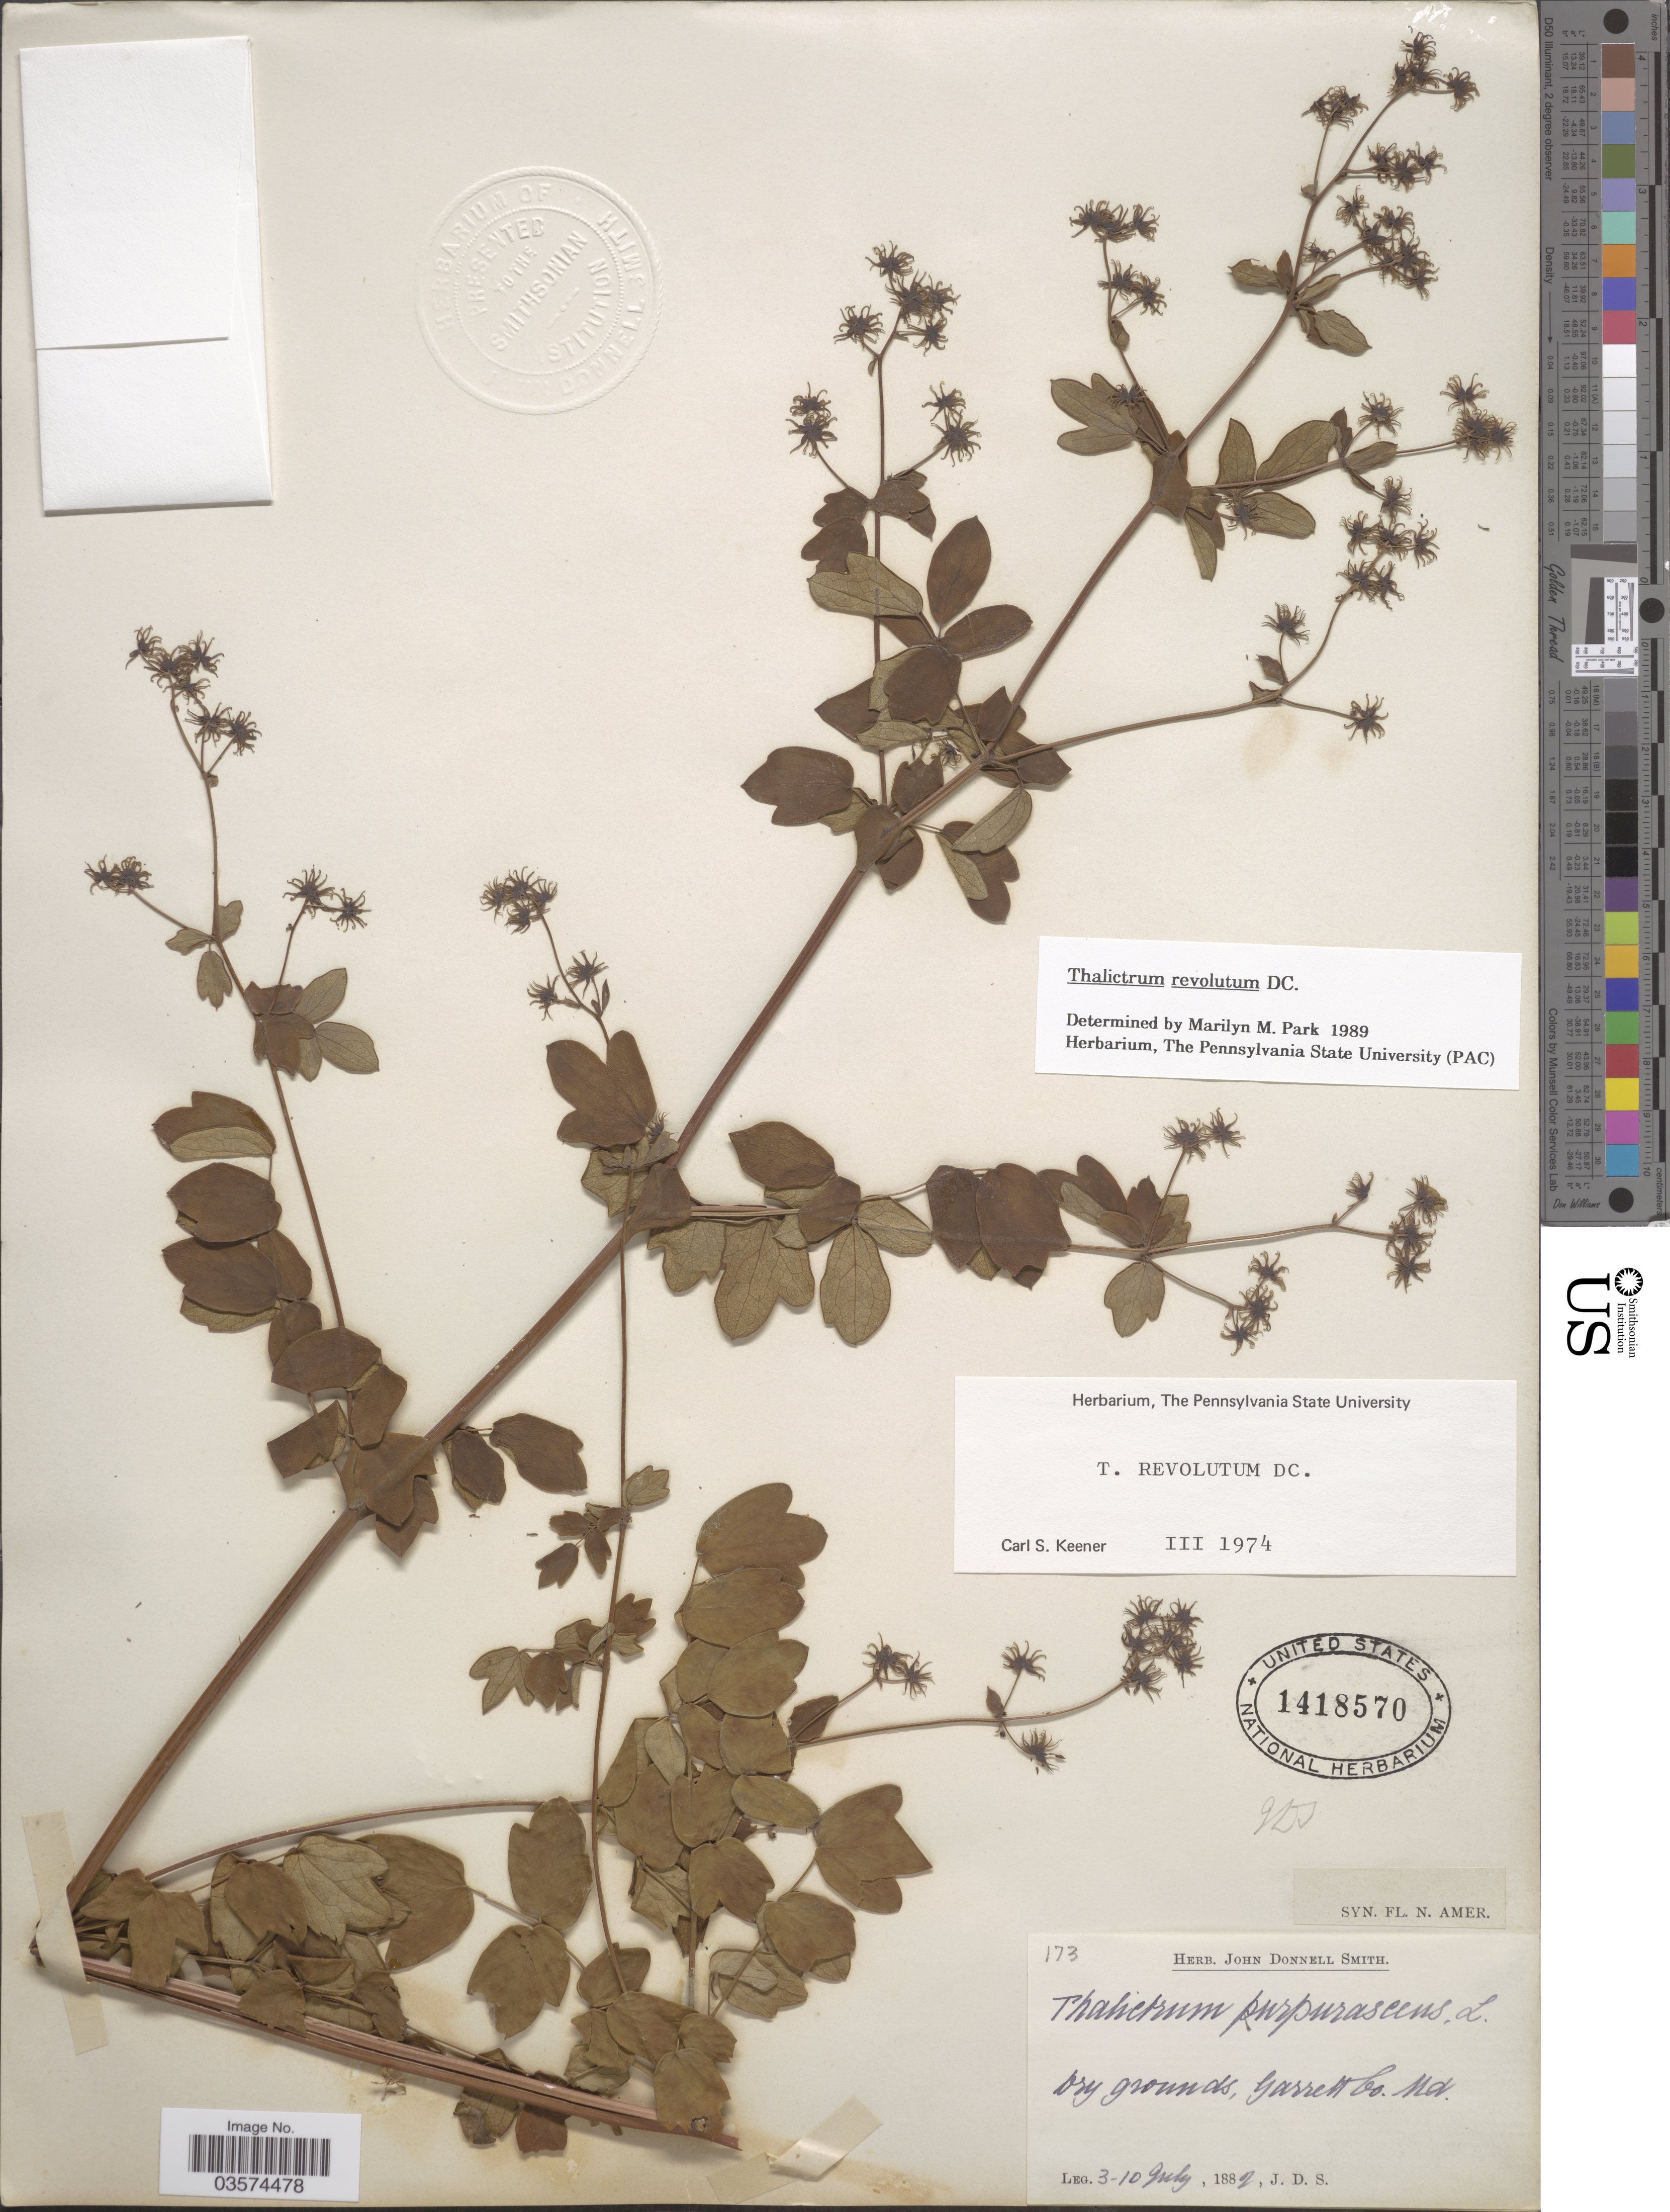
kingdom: Plantae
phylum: Tracheophyta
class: Magnoliopsida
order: Ranunculales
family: Ranunculaceae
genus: Thalictrum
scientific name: Thalictrum amphibolum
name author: Greene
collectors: J. Donnell Smith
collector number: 173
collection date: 1882-07-03/1882-07-10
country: United States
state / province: Maryland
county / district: Garrett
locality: Dry grounds, Garrett Co.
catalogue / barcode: US 1418570